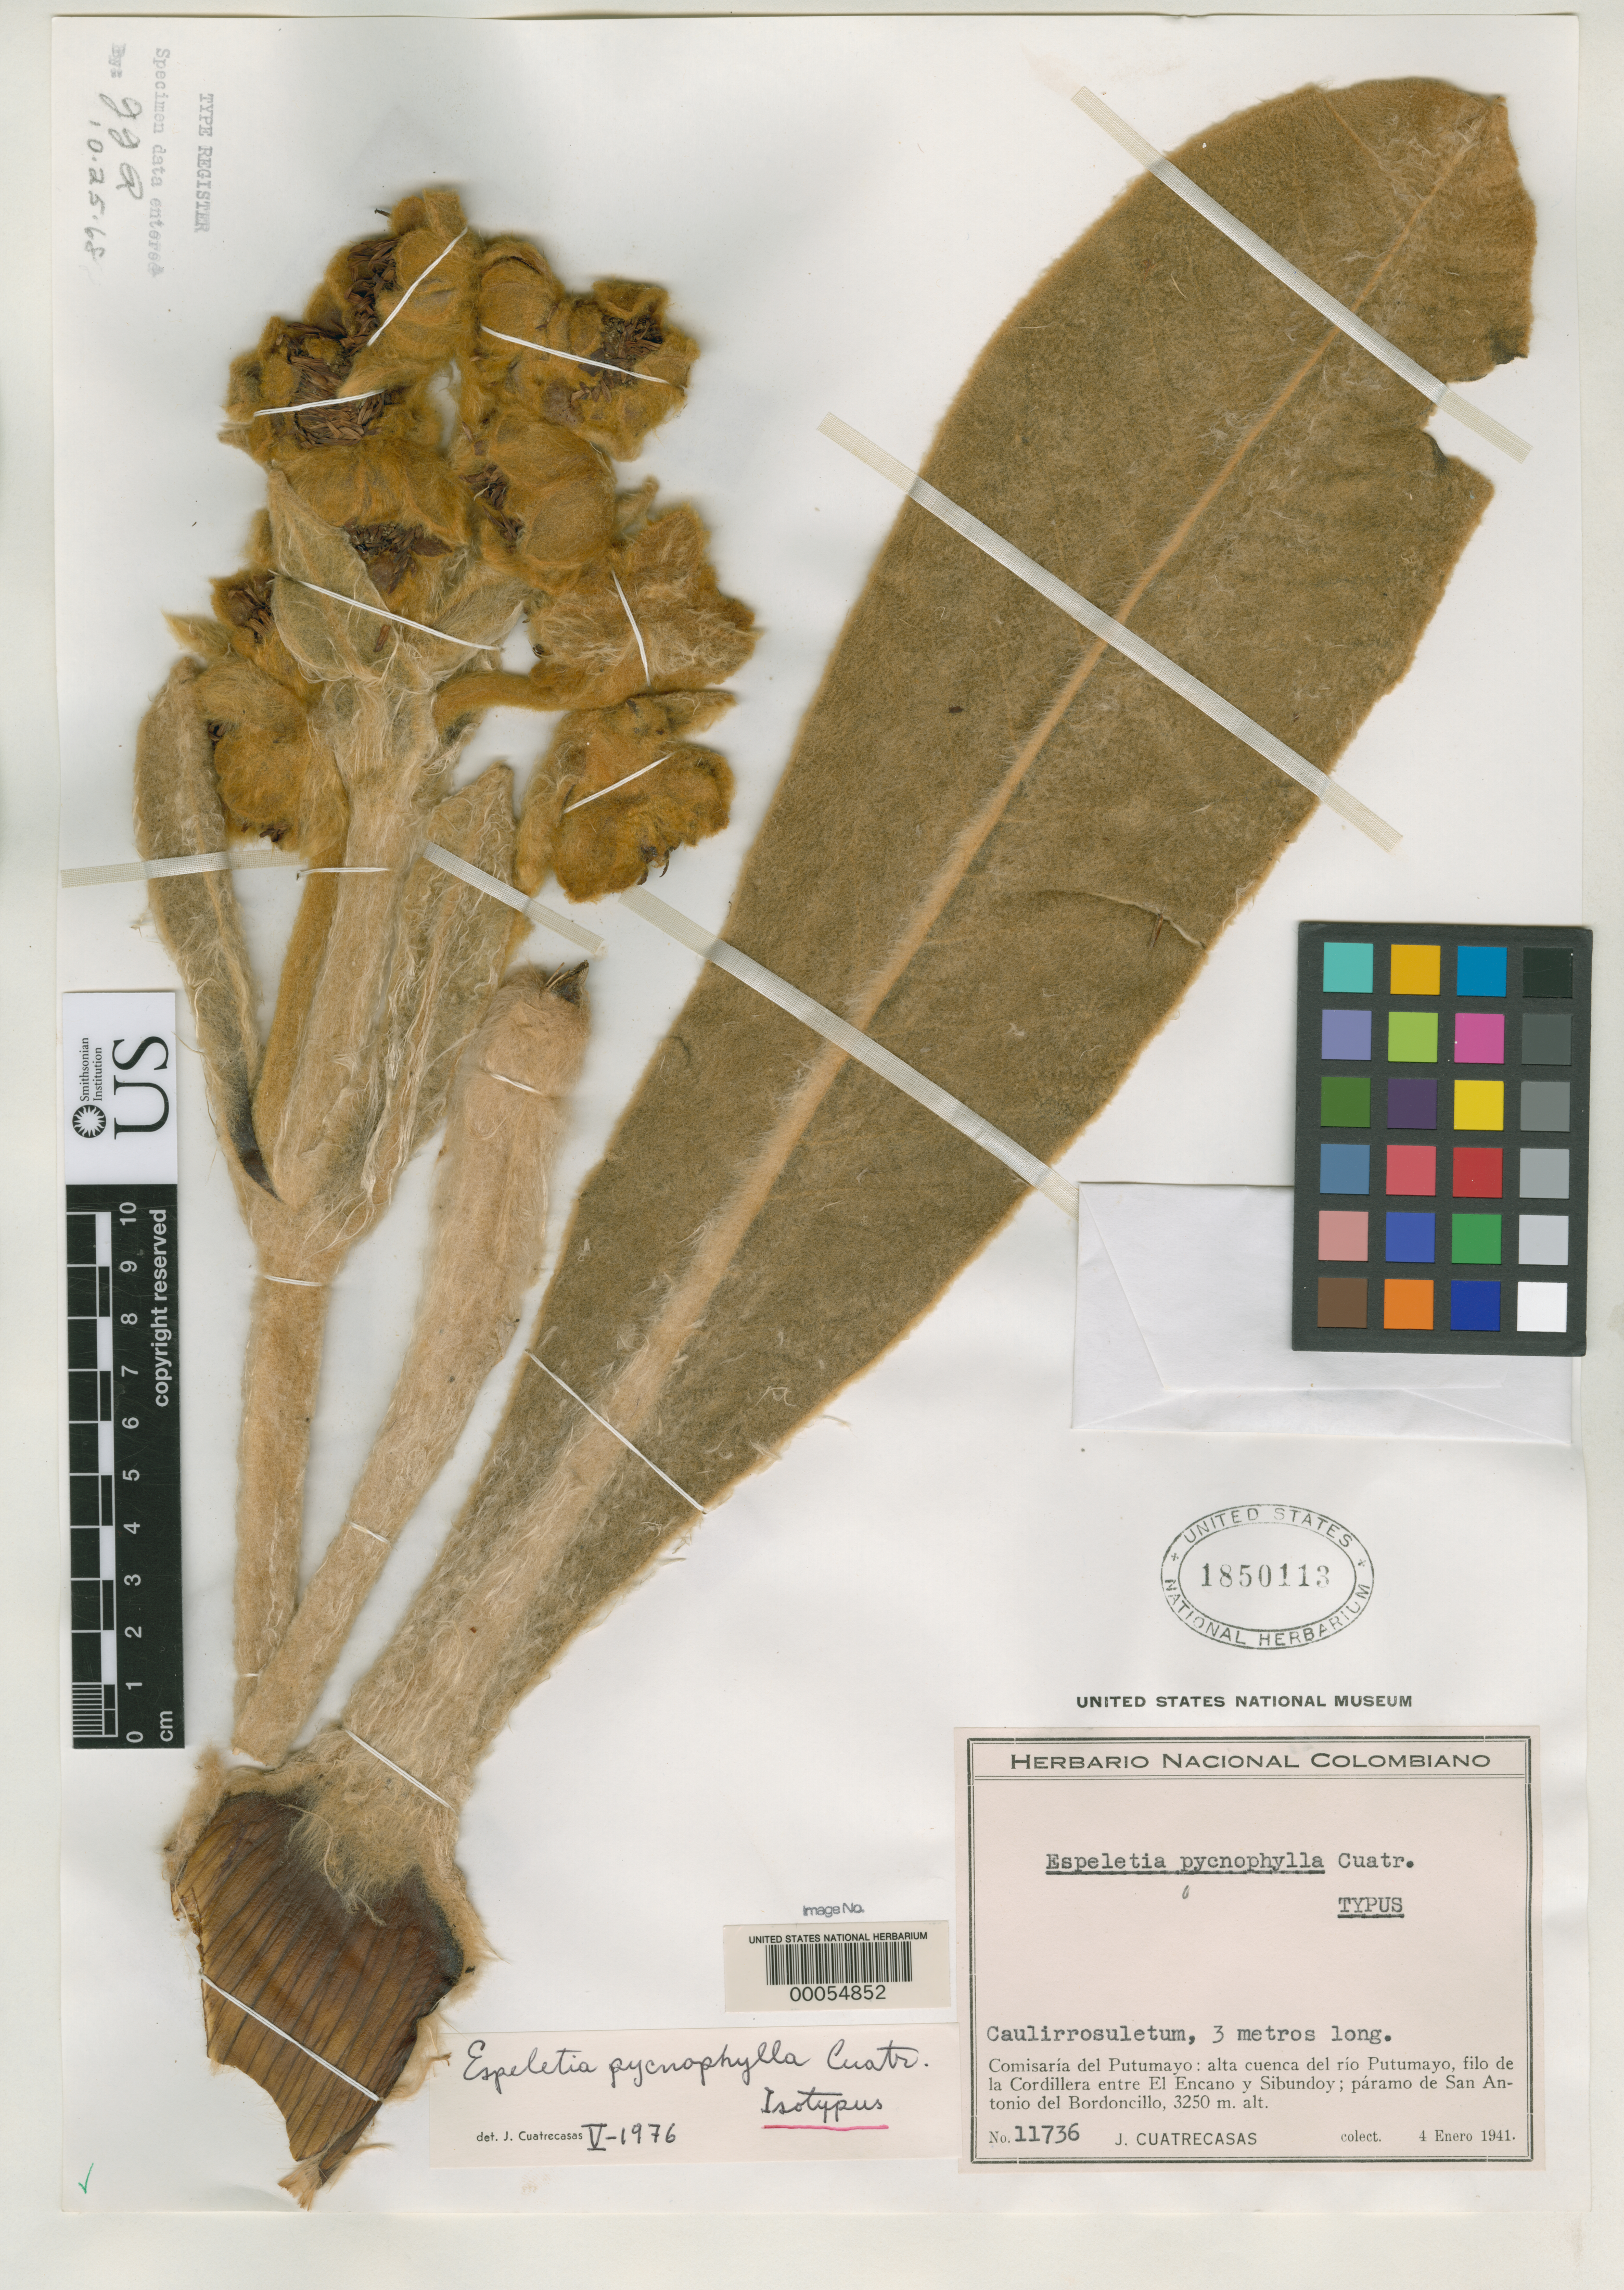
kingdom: Plantae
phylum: Tracheophyta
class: Magnoliopsida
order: Asterales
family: Asteraceae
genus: Espeletia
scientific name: Espeletia pycnophylla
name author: Cuatrec.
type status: Isotype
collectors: J. Cuatrecasas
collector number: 11736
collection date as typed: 04 Jan 1941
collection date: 1941-01-04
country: Colombia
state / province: Putumayo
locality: Alto Cuenca del Rio Putumayo, Filo de La Cordillera entre El Encaño & Sibundoy, Páramo de San Antonia del Bordoncillo.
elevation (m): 3250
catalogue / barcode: US 1850113